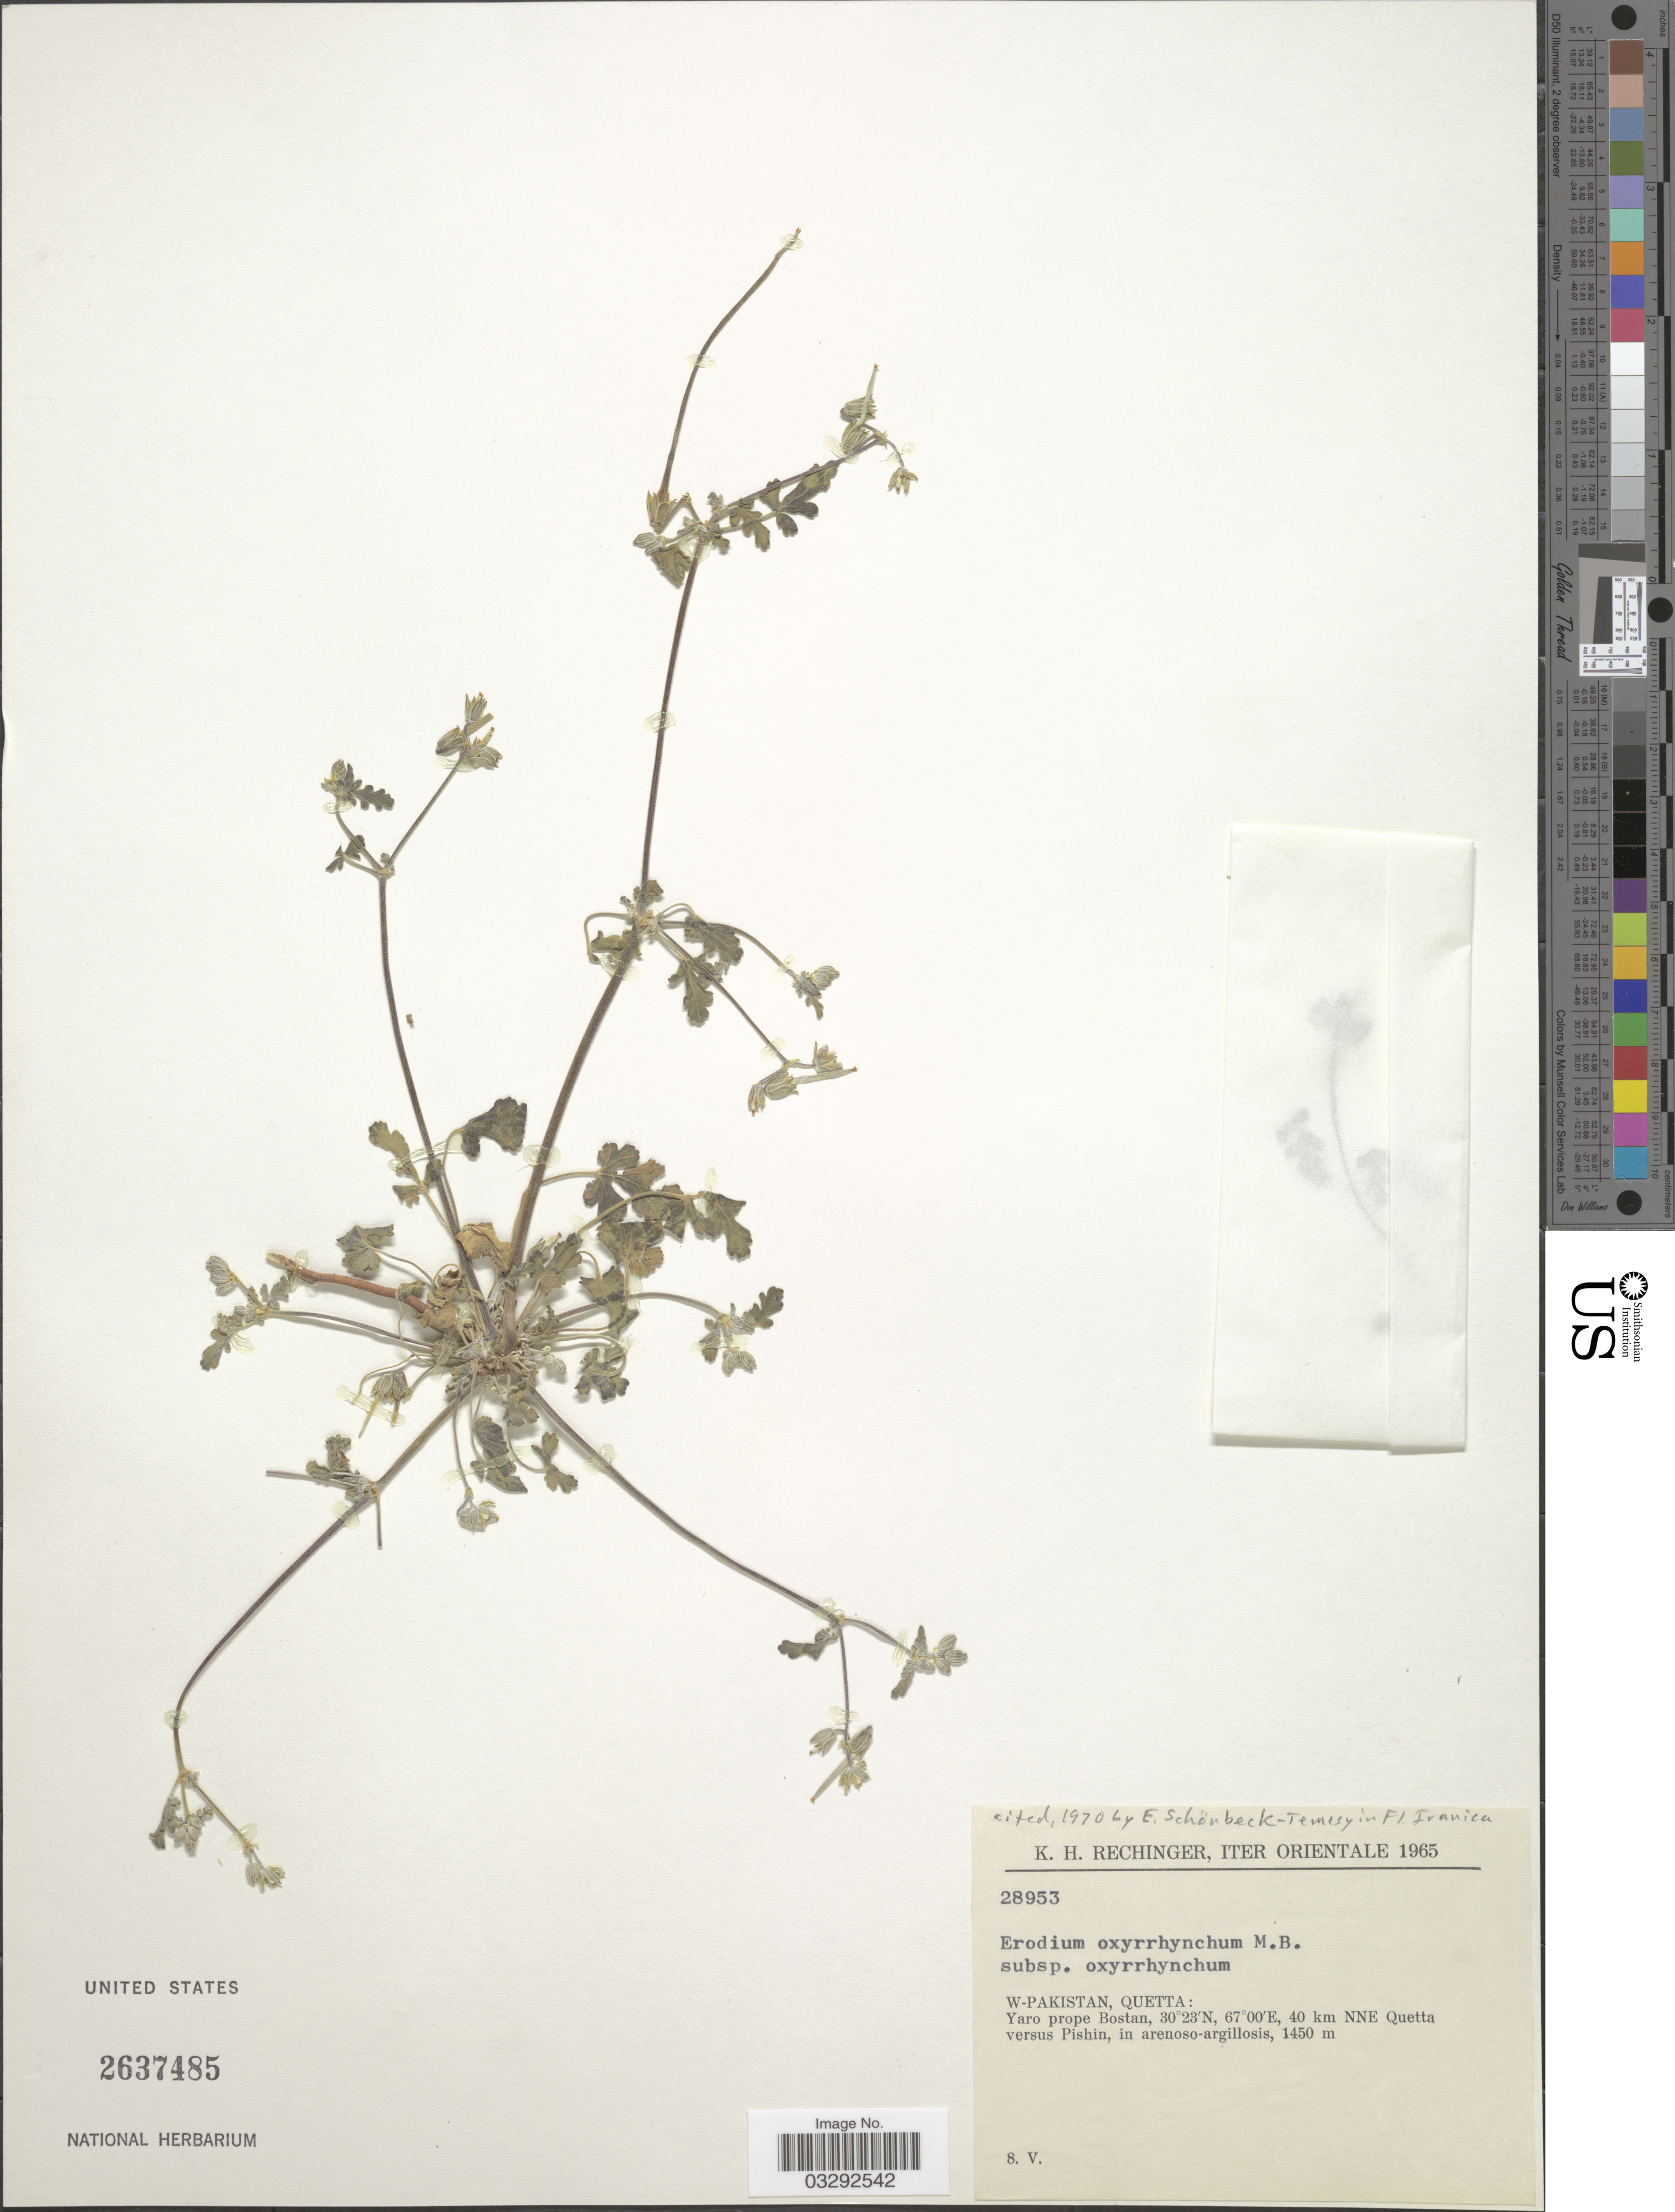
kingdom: Plantae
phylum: Tracheophyta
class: Magnoliopsida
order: Geraniales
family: Geraniaceae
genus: Erodium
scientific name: Erodium oxyrhinchum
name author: M. Bieb.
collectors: K. H. Rechinger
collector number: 28953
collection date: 1965-05-08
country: Pakistan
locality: W-Pakistan, Quetta: Yaro prope Bostan, 40 km NNE Quetta versus Pishin, in arenoso-argillosis. Iter Orientale.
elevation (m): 1450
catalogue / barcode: US 2637485